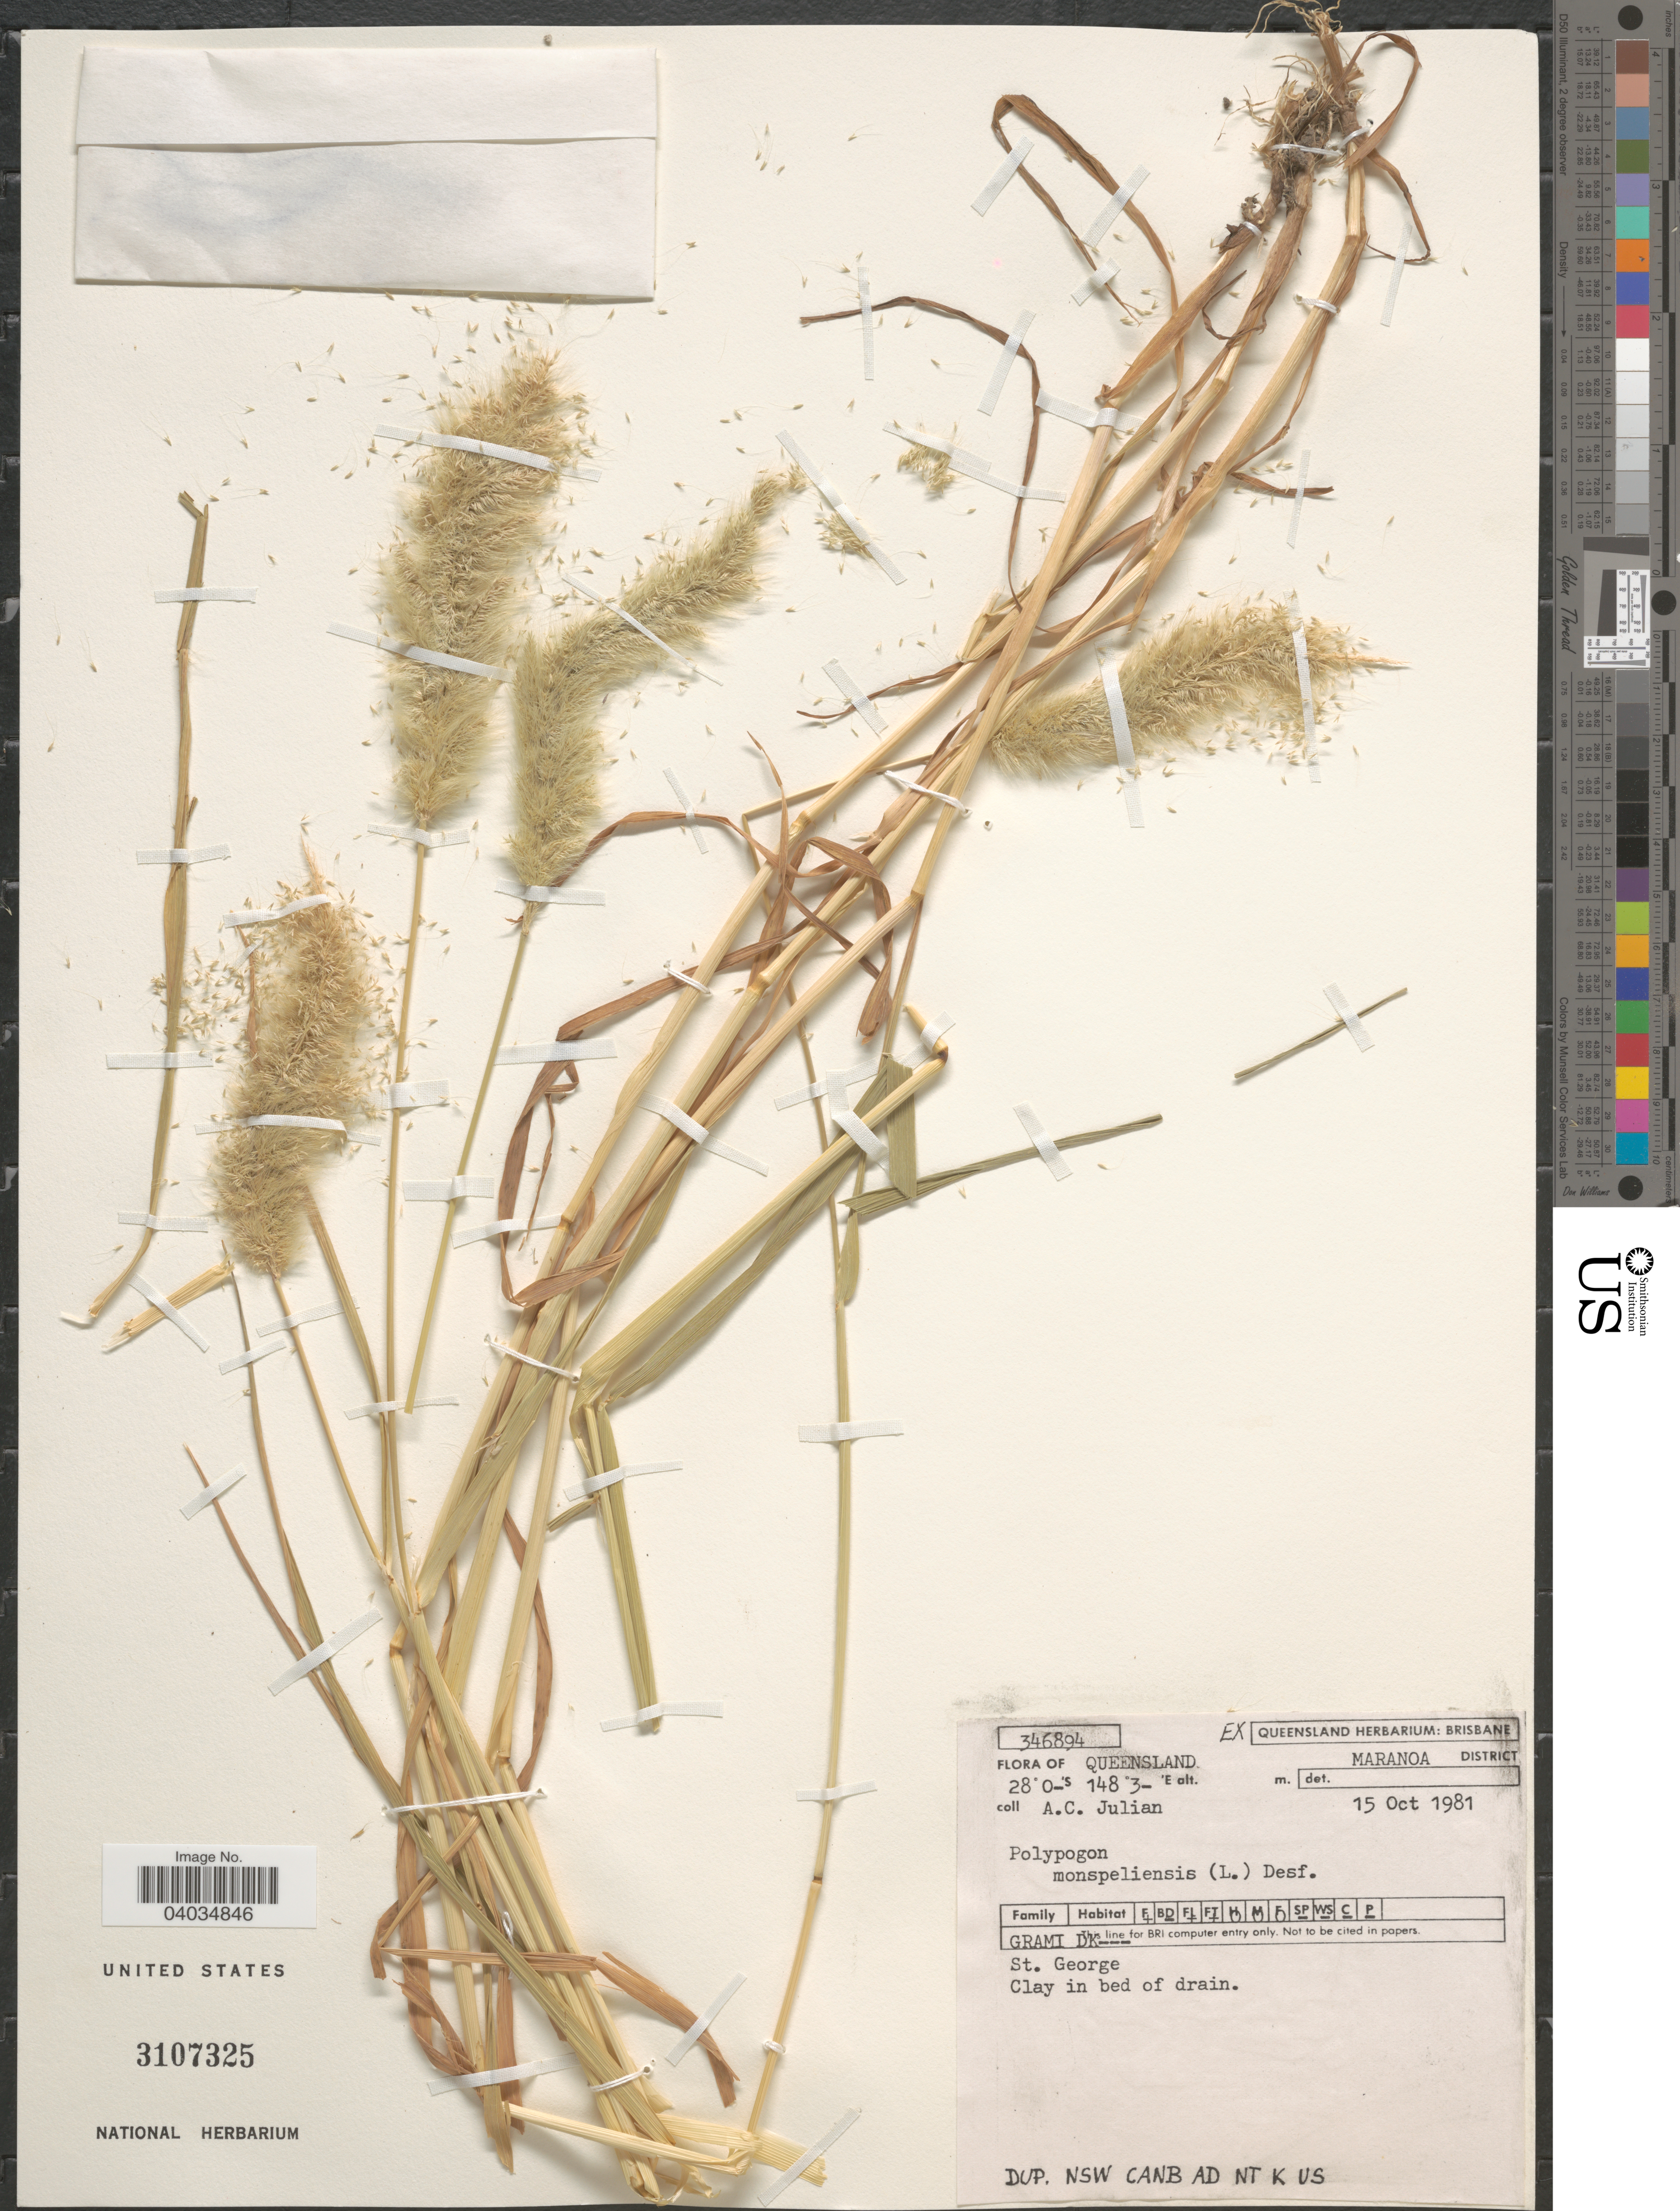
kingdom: Plantae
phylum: Tracheophyta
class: Liliopsida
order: Poales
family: Poaceae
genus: Polypogon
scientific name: Polypogon monspeliensis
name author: (L.) Desf.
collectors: A. Julian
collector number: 346894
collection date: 1981-10-15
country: Australia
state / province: Queensland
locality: Maranoa District. St. George.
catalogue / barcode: US 3107325